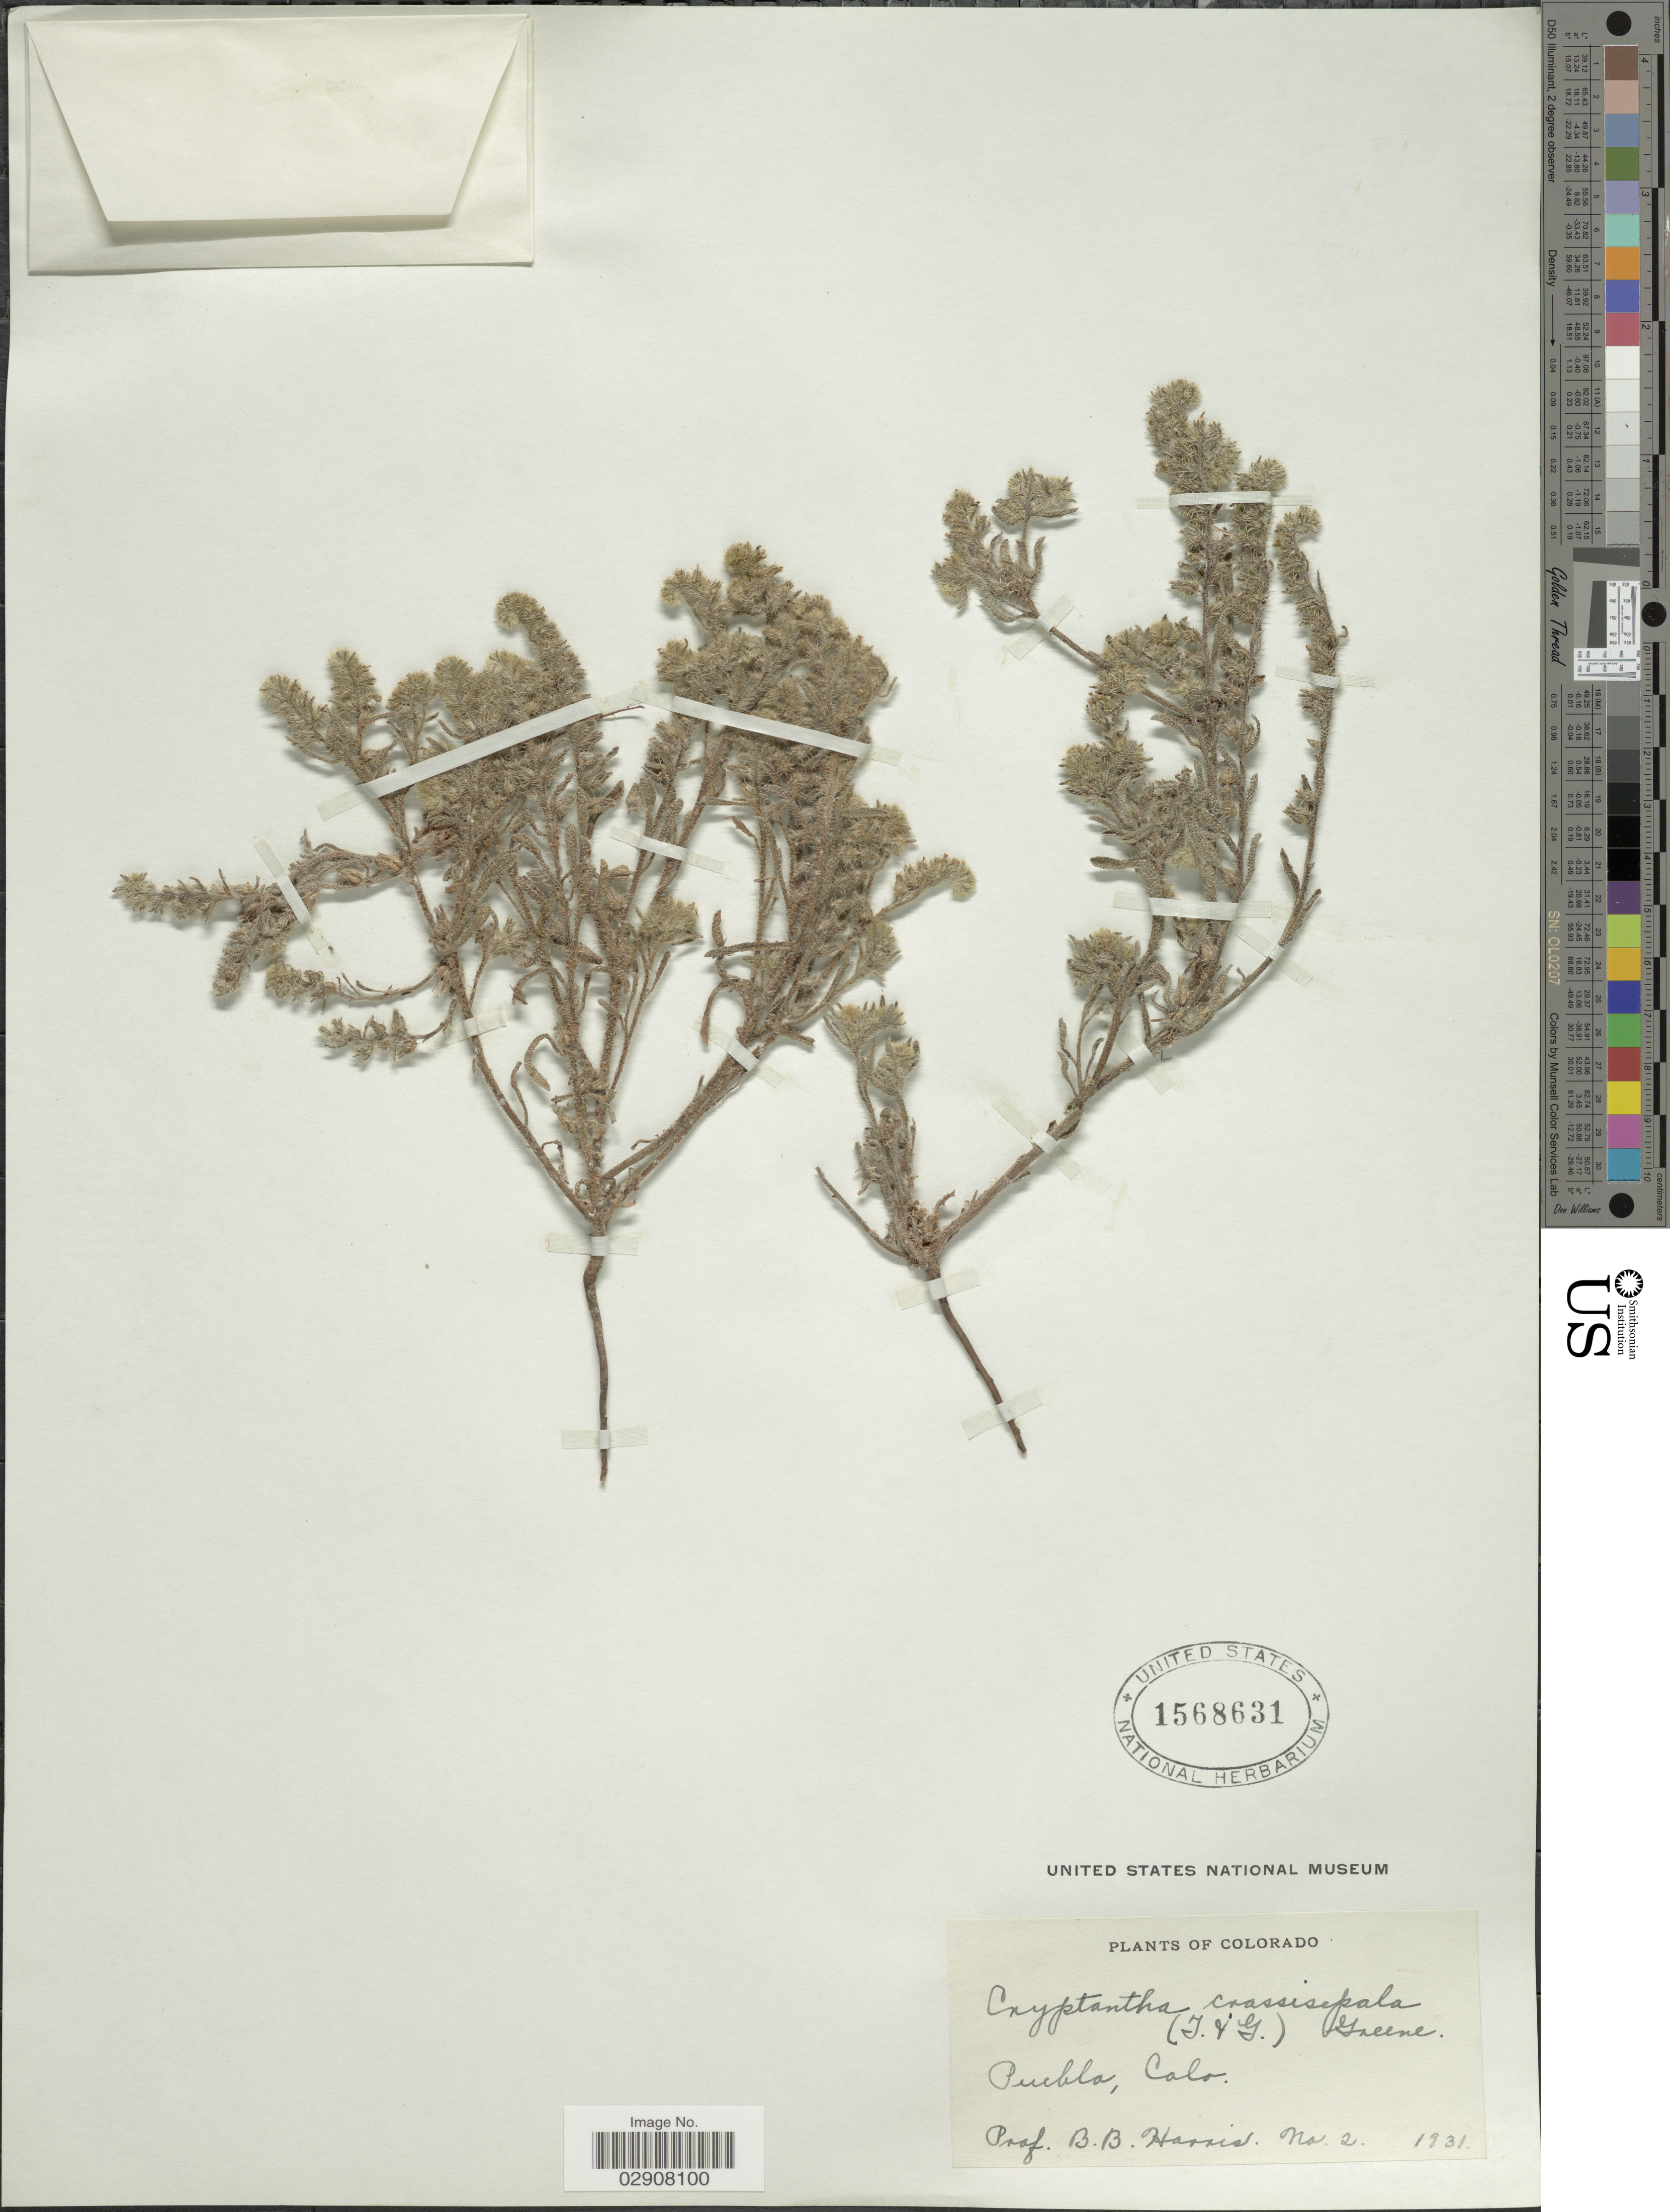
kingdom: Plantae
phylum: Tracheophyta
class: Magnoliopsida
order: Boraginales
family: Boraginaceae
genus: Cryptantha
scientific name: Cryptantha minima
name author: Rydb.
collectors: B. B. Harris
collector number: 2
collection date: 1931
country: United States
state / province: Colorado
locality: Puebla.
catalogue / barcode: US 1568631